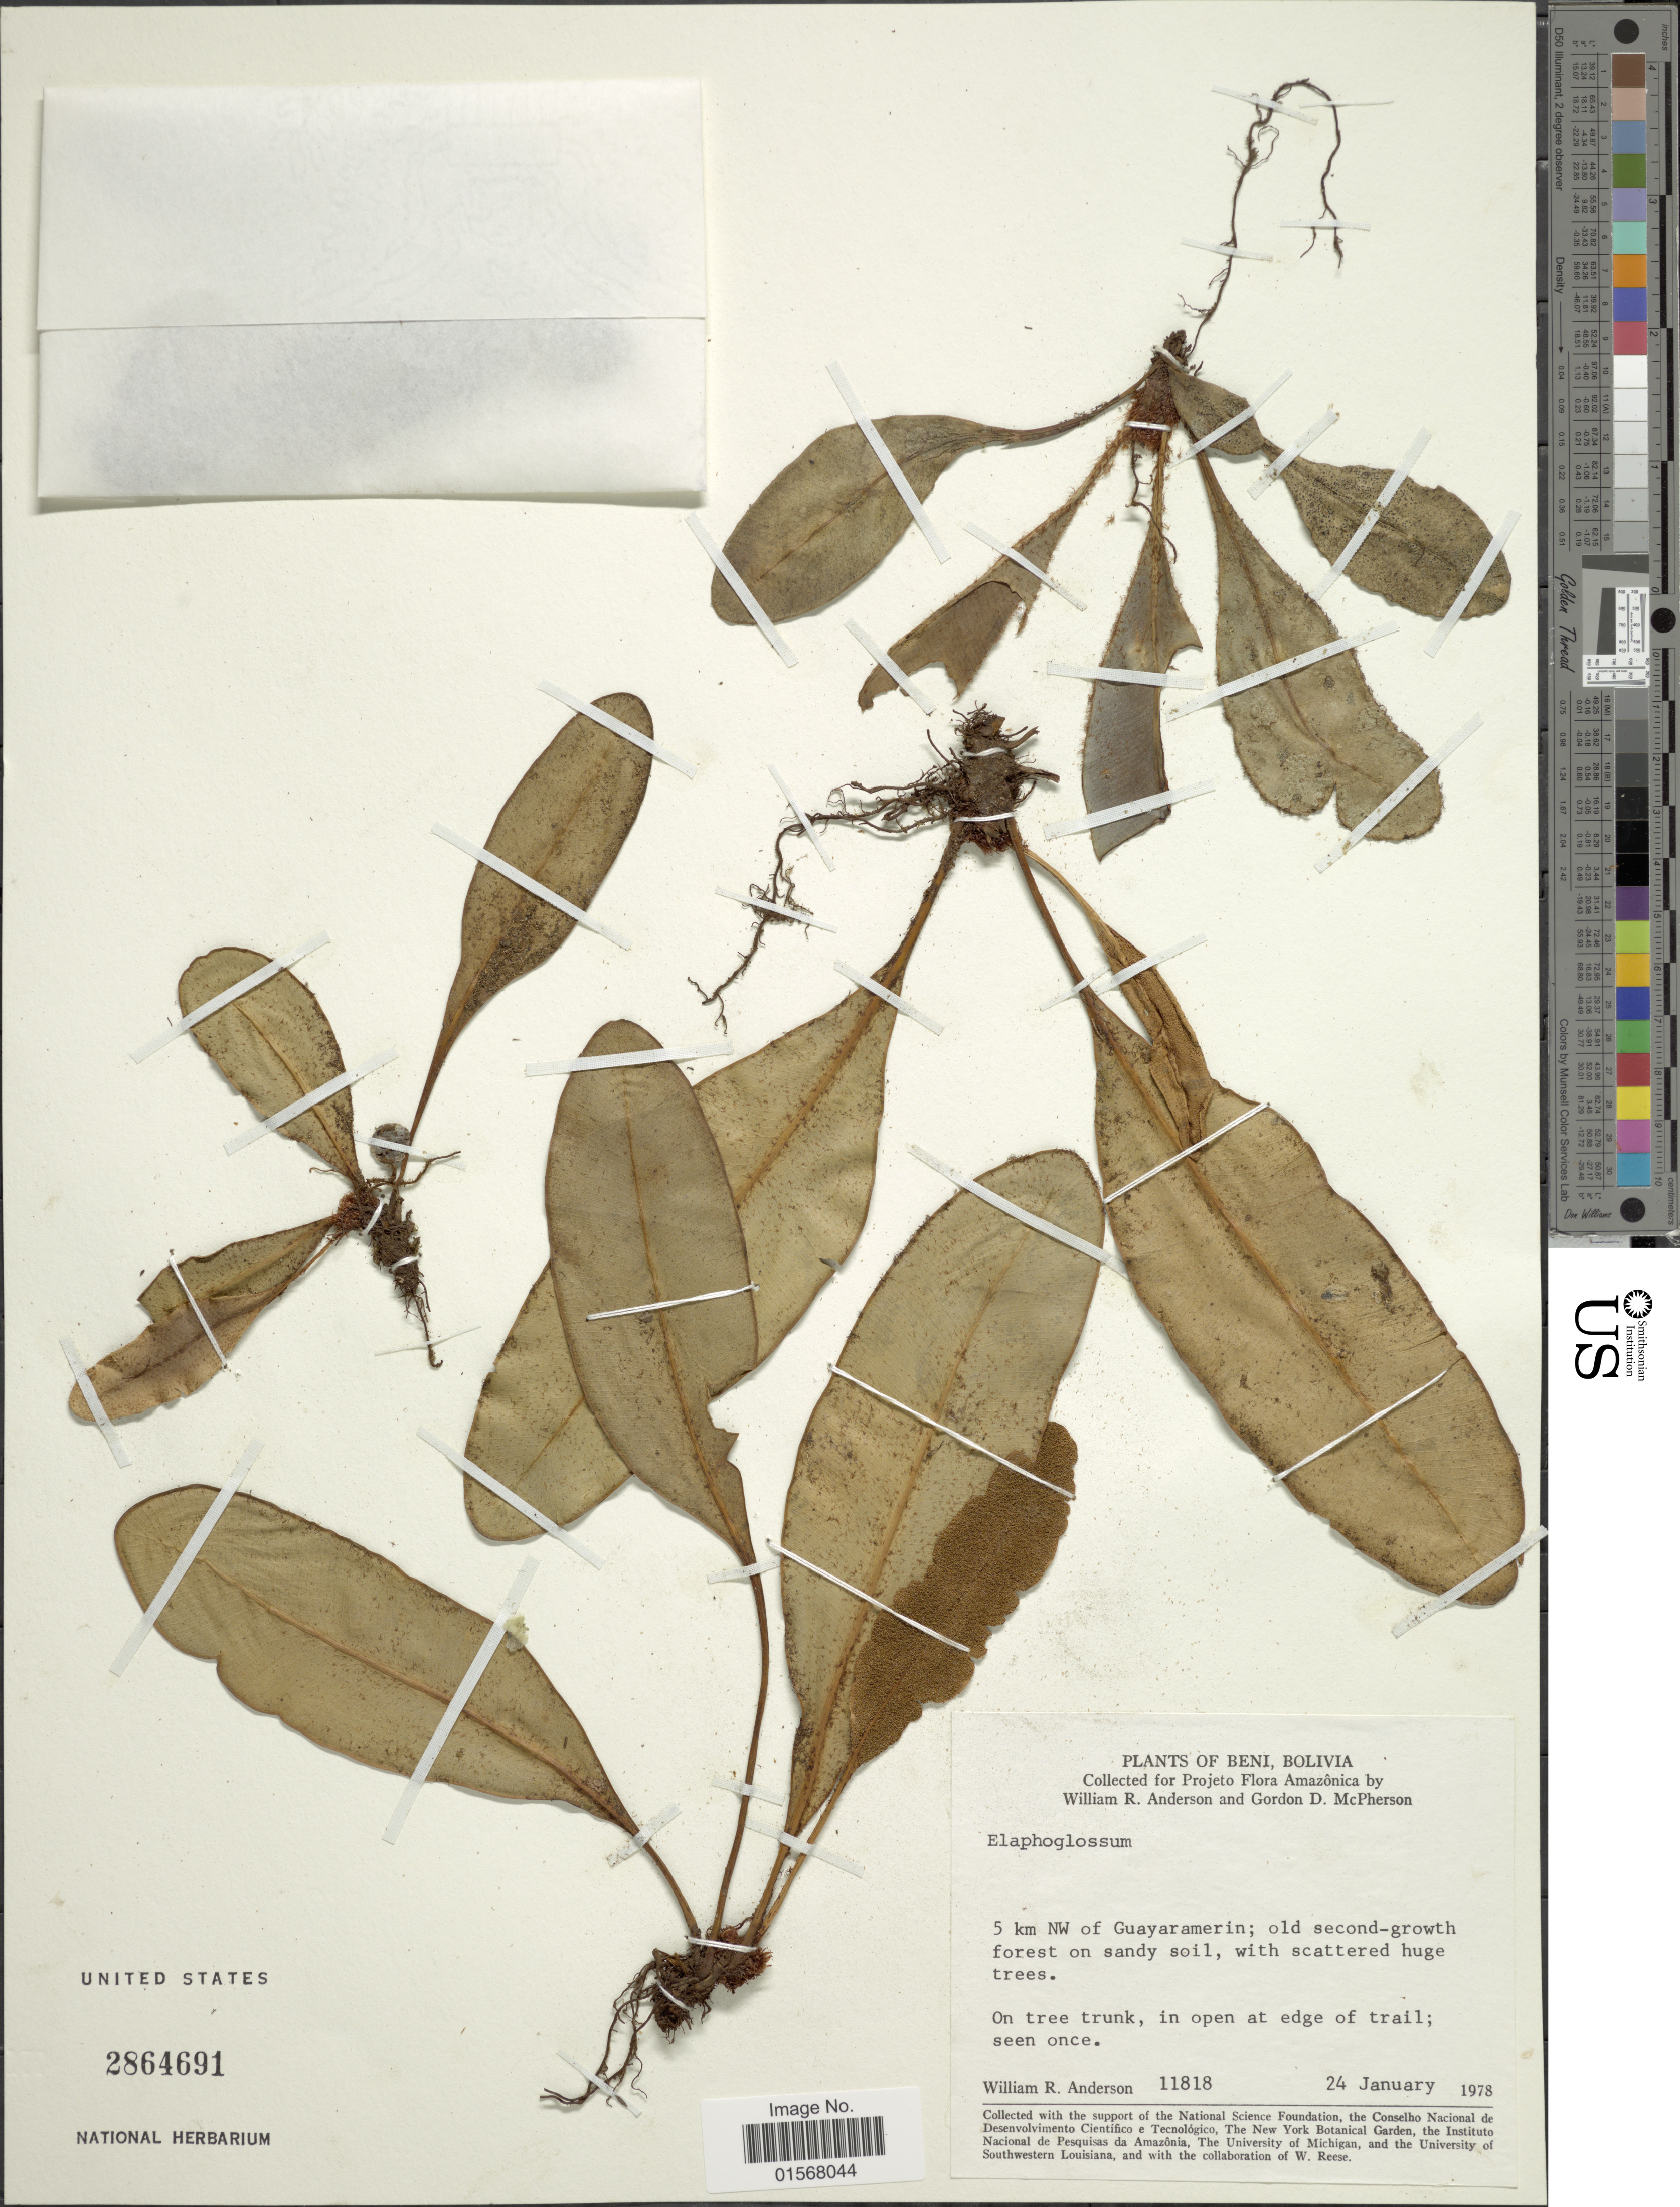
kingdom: Plantae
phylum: Tracheophyta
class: Polypodiopsida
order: Polypodiales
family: Dryopteridaceae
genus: Elaphoglossum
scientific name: Elaphoglossum obovatum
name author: Mickel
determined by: Vasco, A.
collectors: W. Anderson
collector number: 11818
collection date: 1978-01-24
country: Bolivia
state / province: Beni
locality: Beni, Bolivia, 5 km NW of Guayaramerin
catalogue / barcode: US 2864691